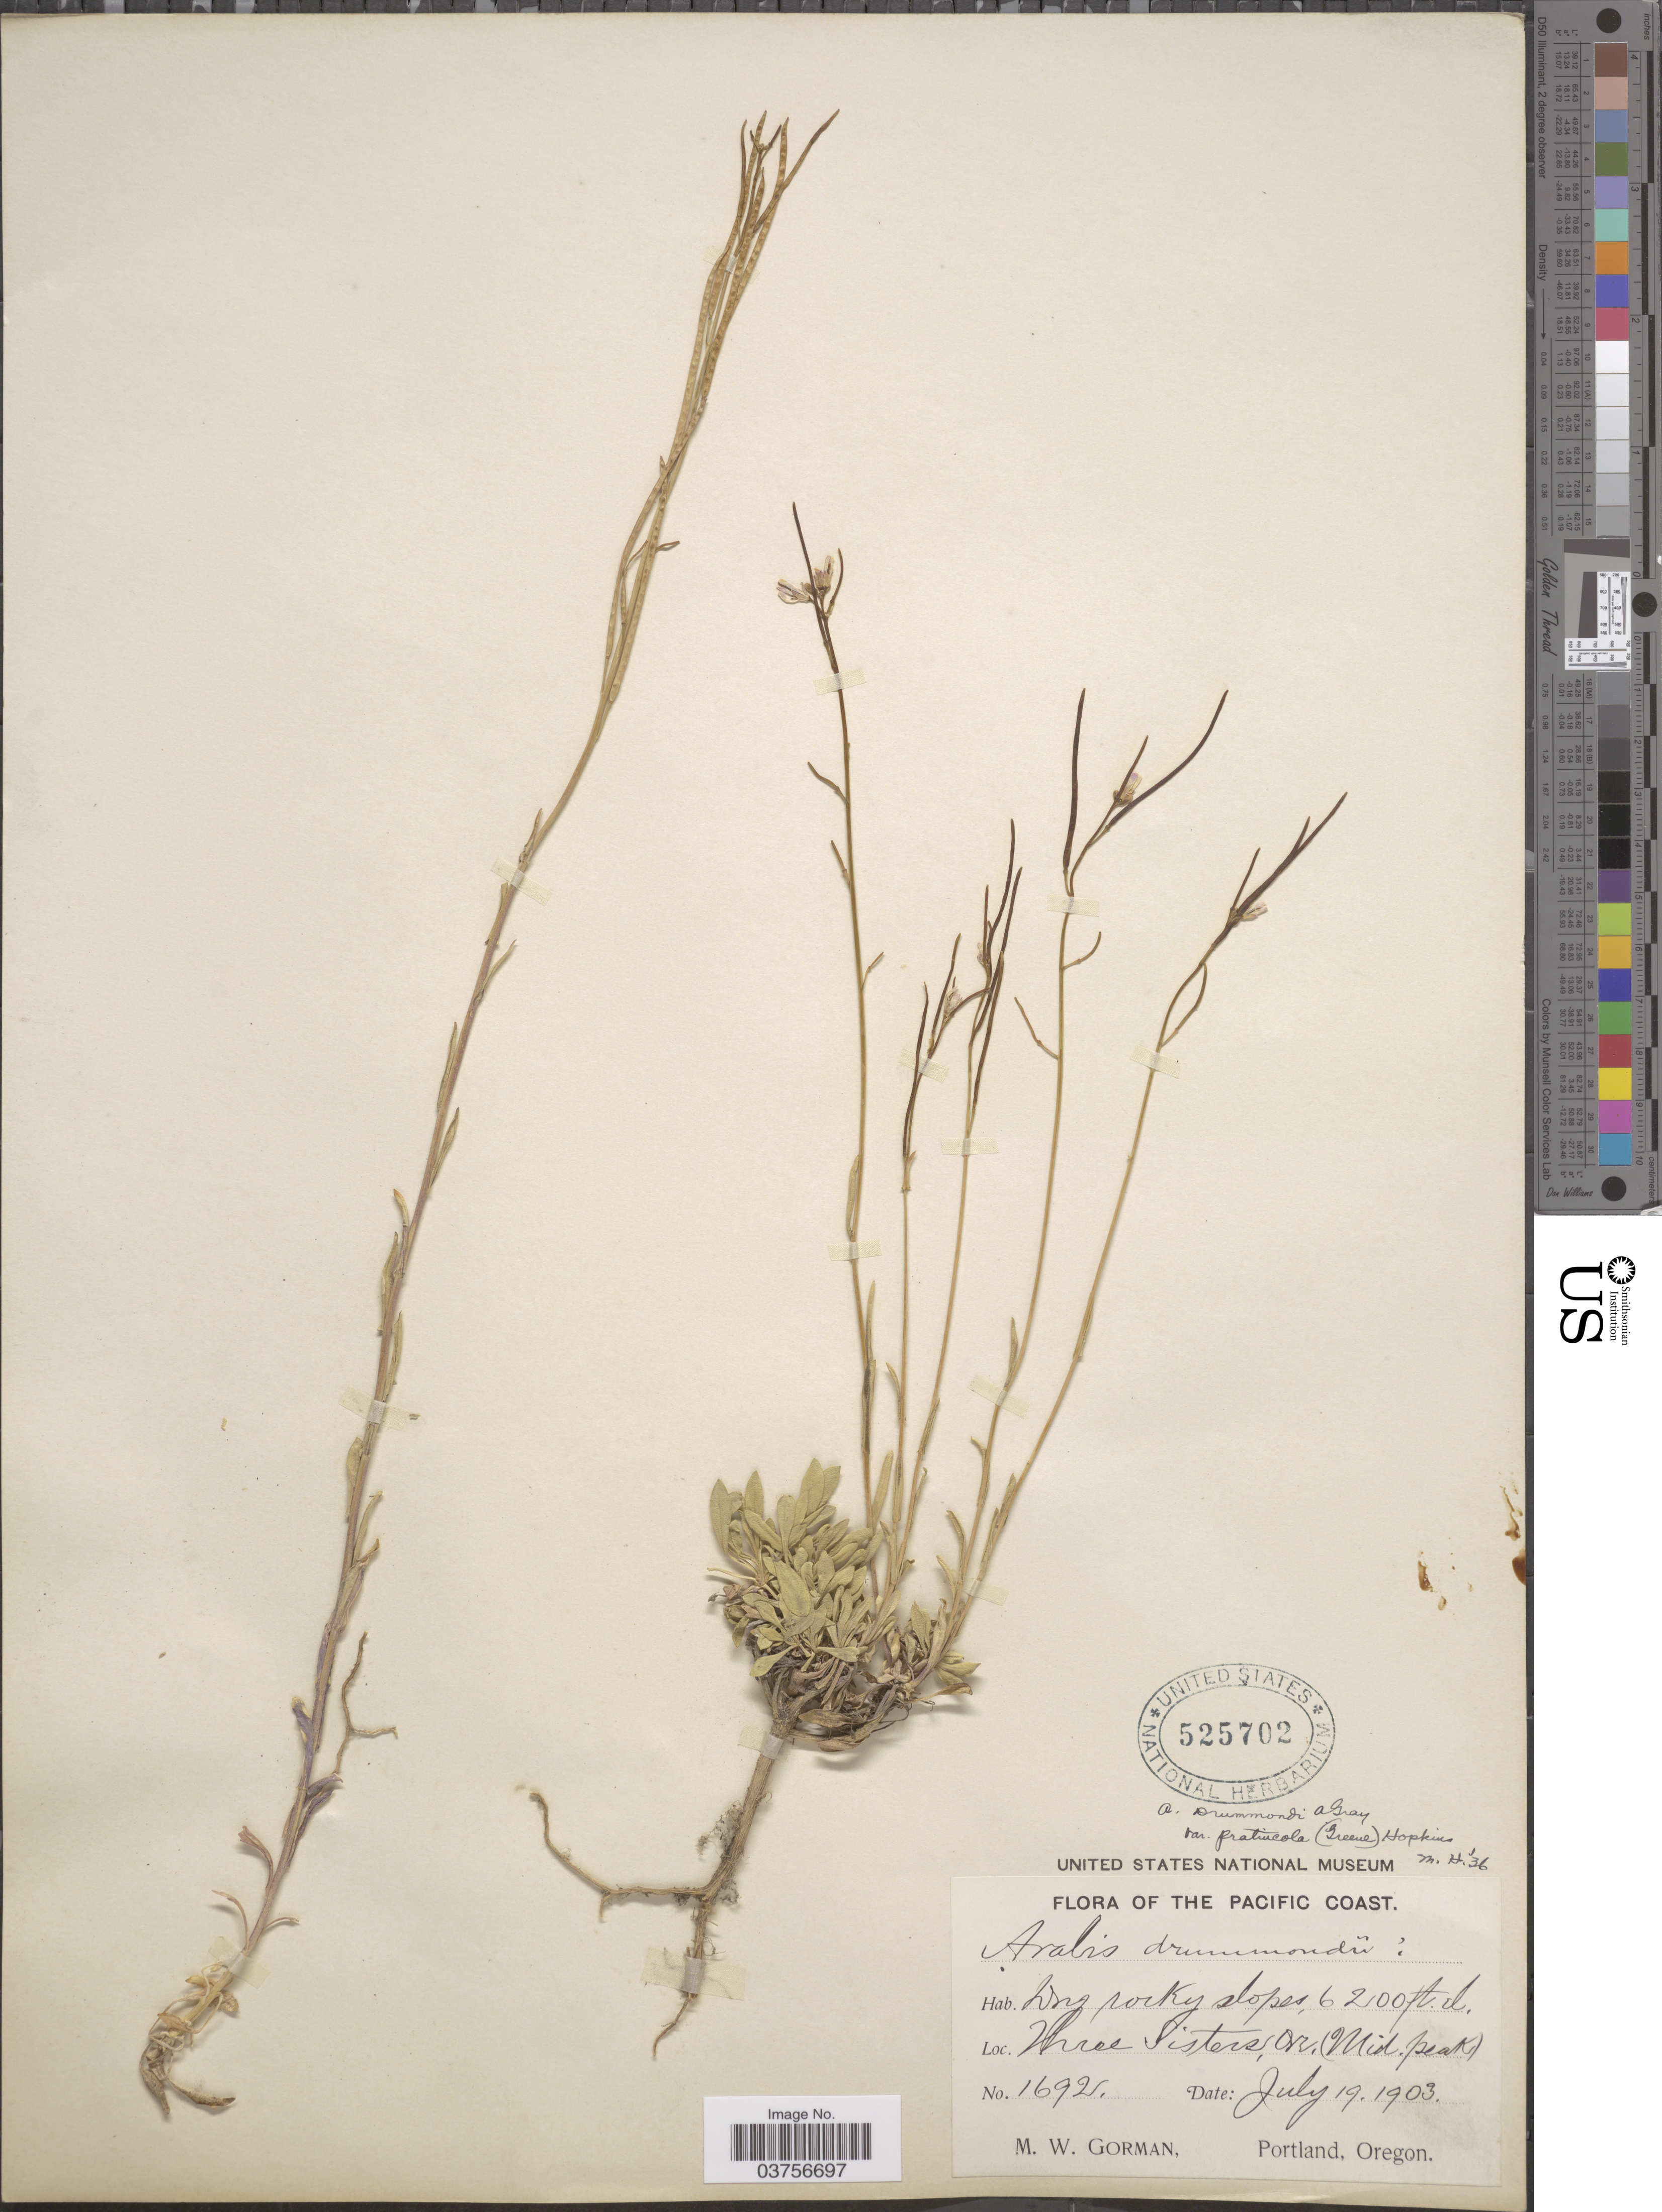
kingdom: Plantae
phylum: Tracheophyta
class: Magnoliopsida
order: Brassicales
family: Brassicaceae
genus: Arabis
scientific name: Arabis divaricarpa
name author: A. Nelson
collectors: M. W. Gorman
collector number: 1692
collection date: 1903-07-19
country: United States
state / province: Oregon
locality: The Pacific Coast. Three Sisters (Mid. Peak).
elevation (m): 1890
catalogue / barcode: US 525702